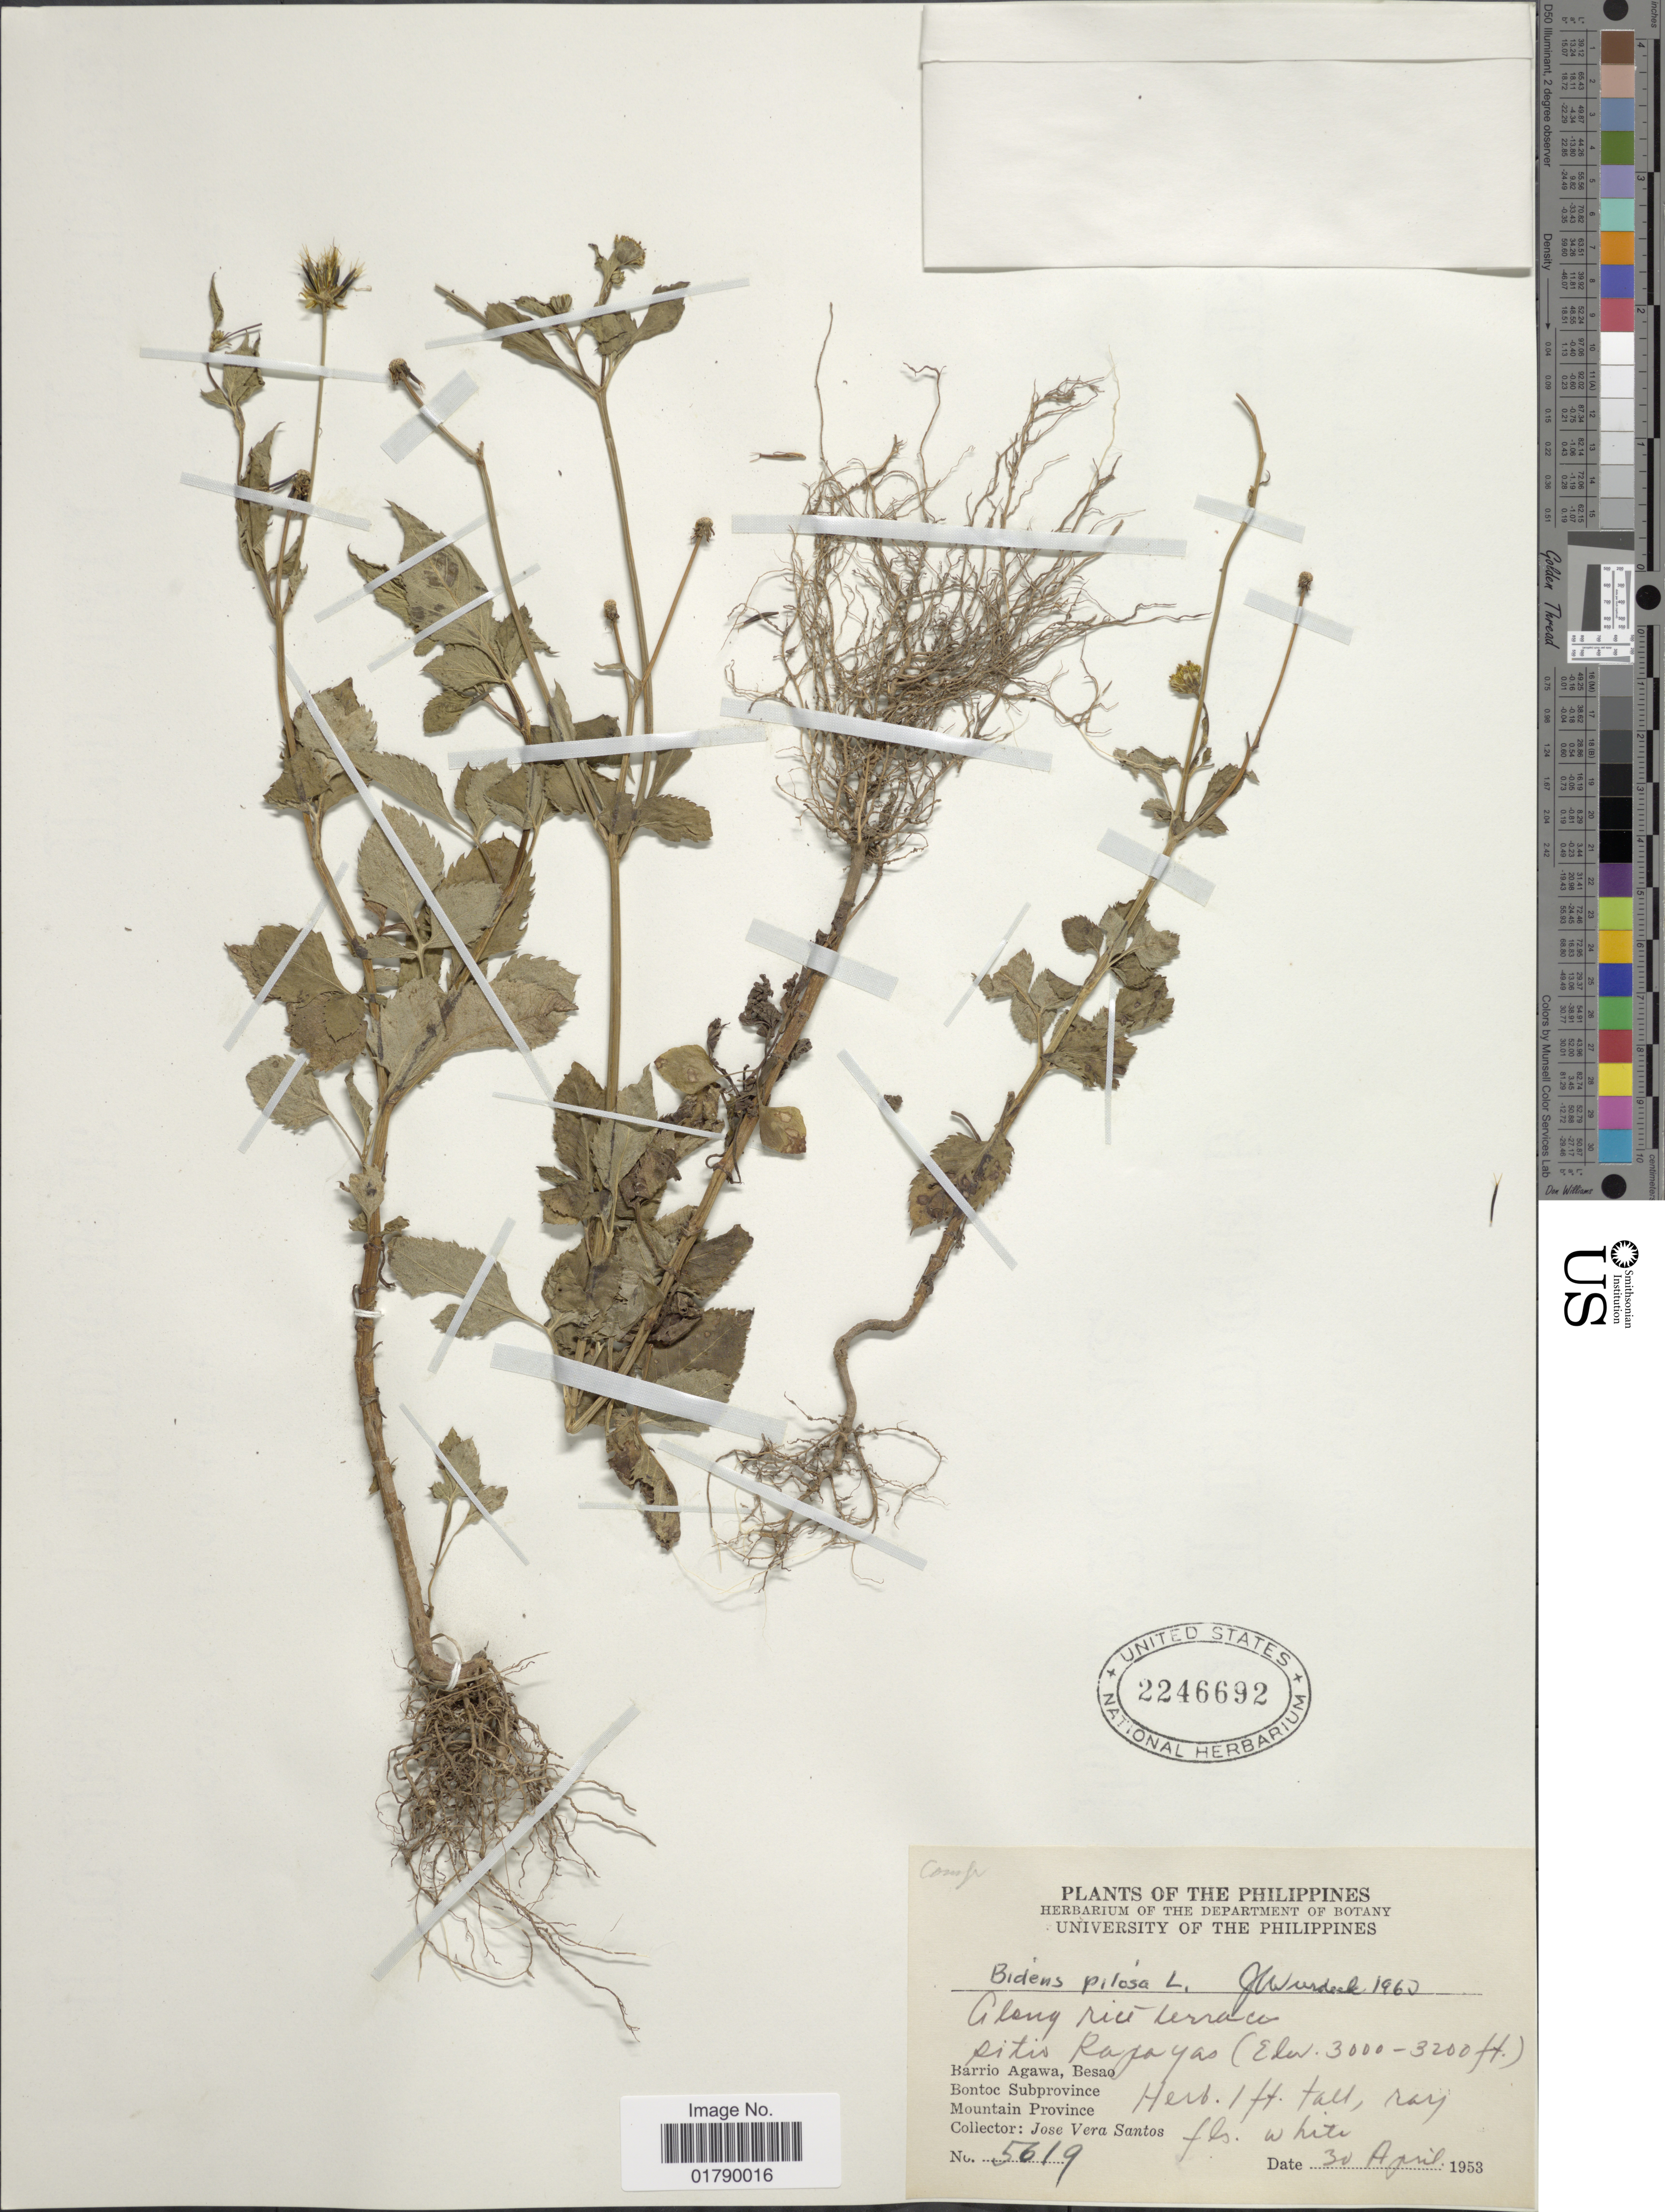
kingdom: Plantae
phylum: Tracheophyta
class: Magnoliopsida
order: Asterales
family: Asteraceae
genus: Bidens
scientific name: Bidens pilosa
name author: L.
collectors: J. V. Santos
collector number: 5619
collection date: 1953-04-30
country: Philippines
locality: Along riu terrace, pitio Rapayas, Barrio Agawa, Besao, Bontoc Subprovince, Mountain province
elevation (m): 914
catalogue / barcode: US 2246692